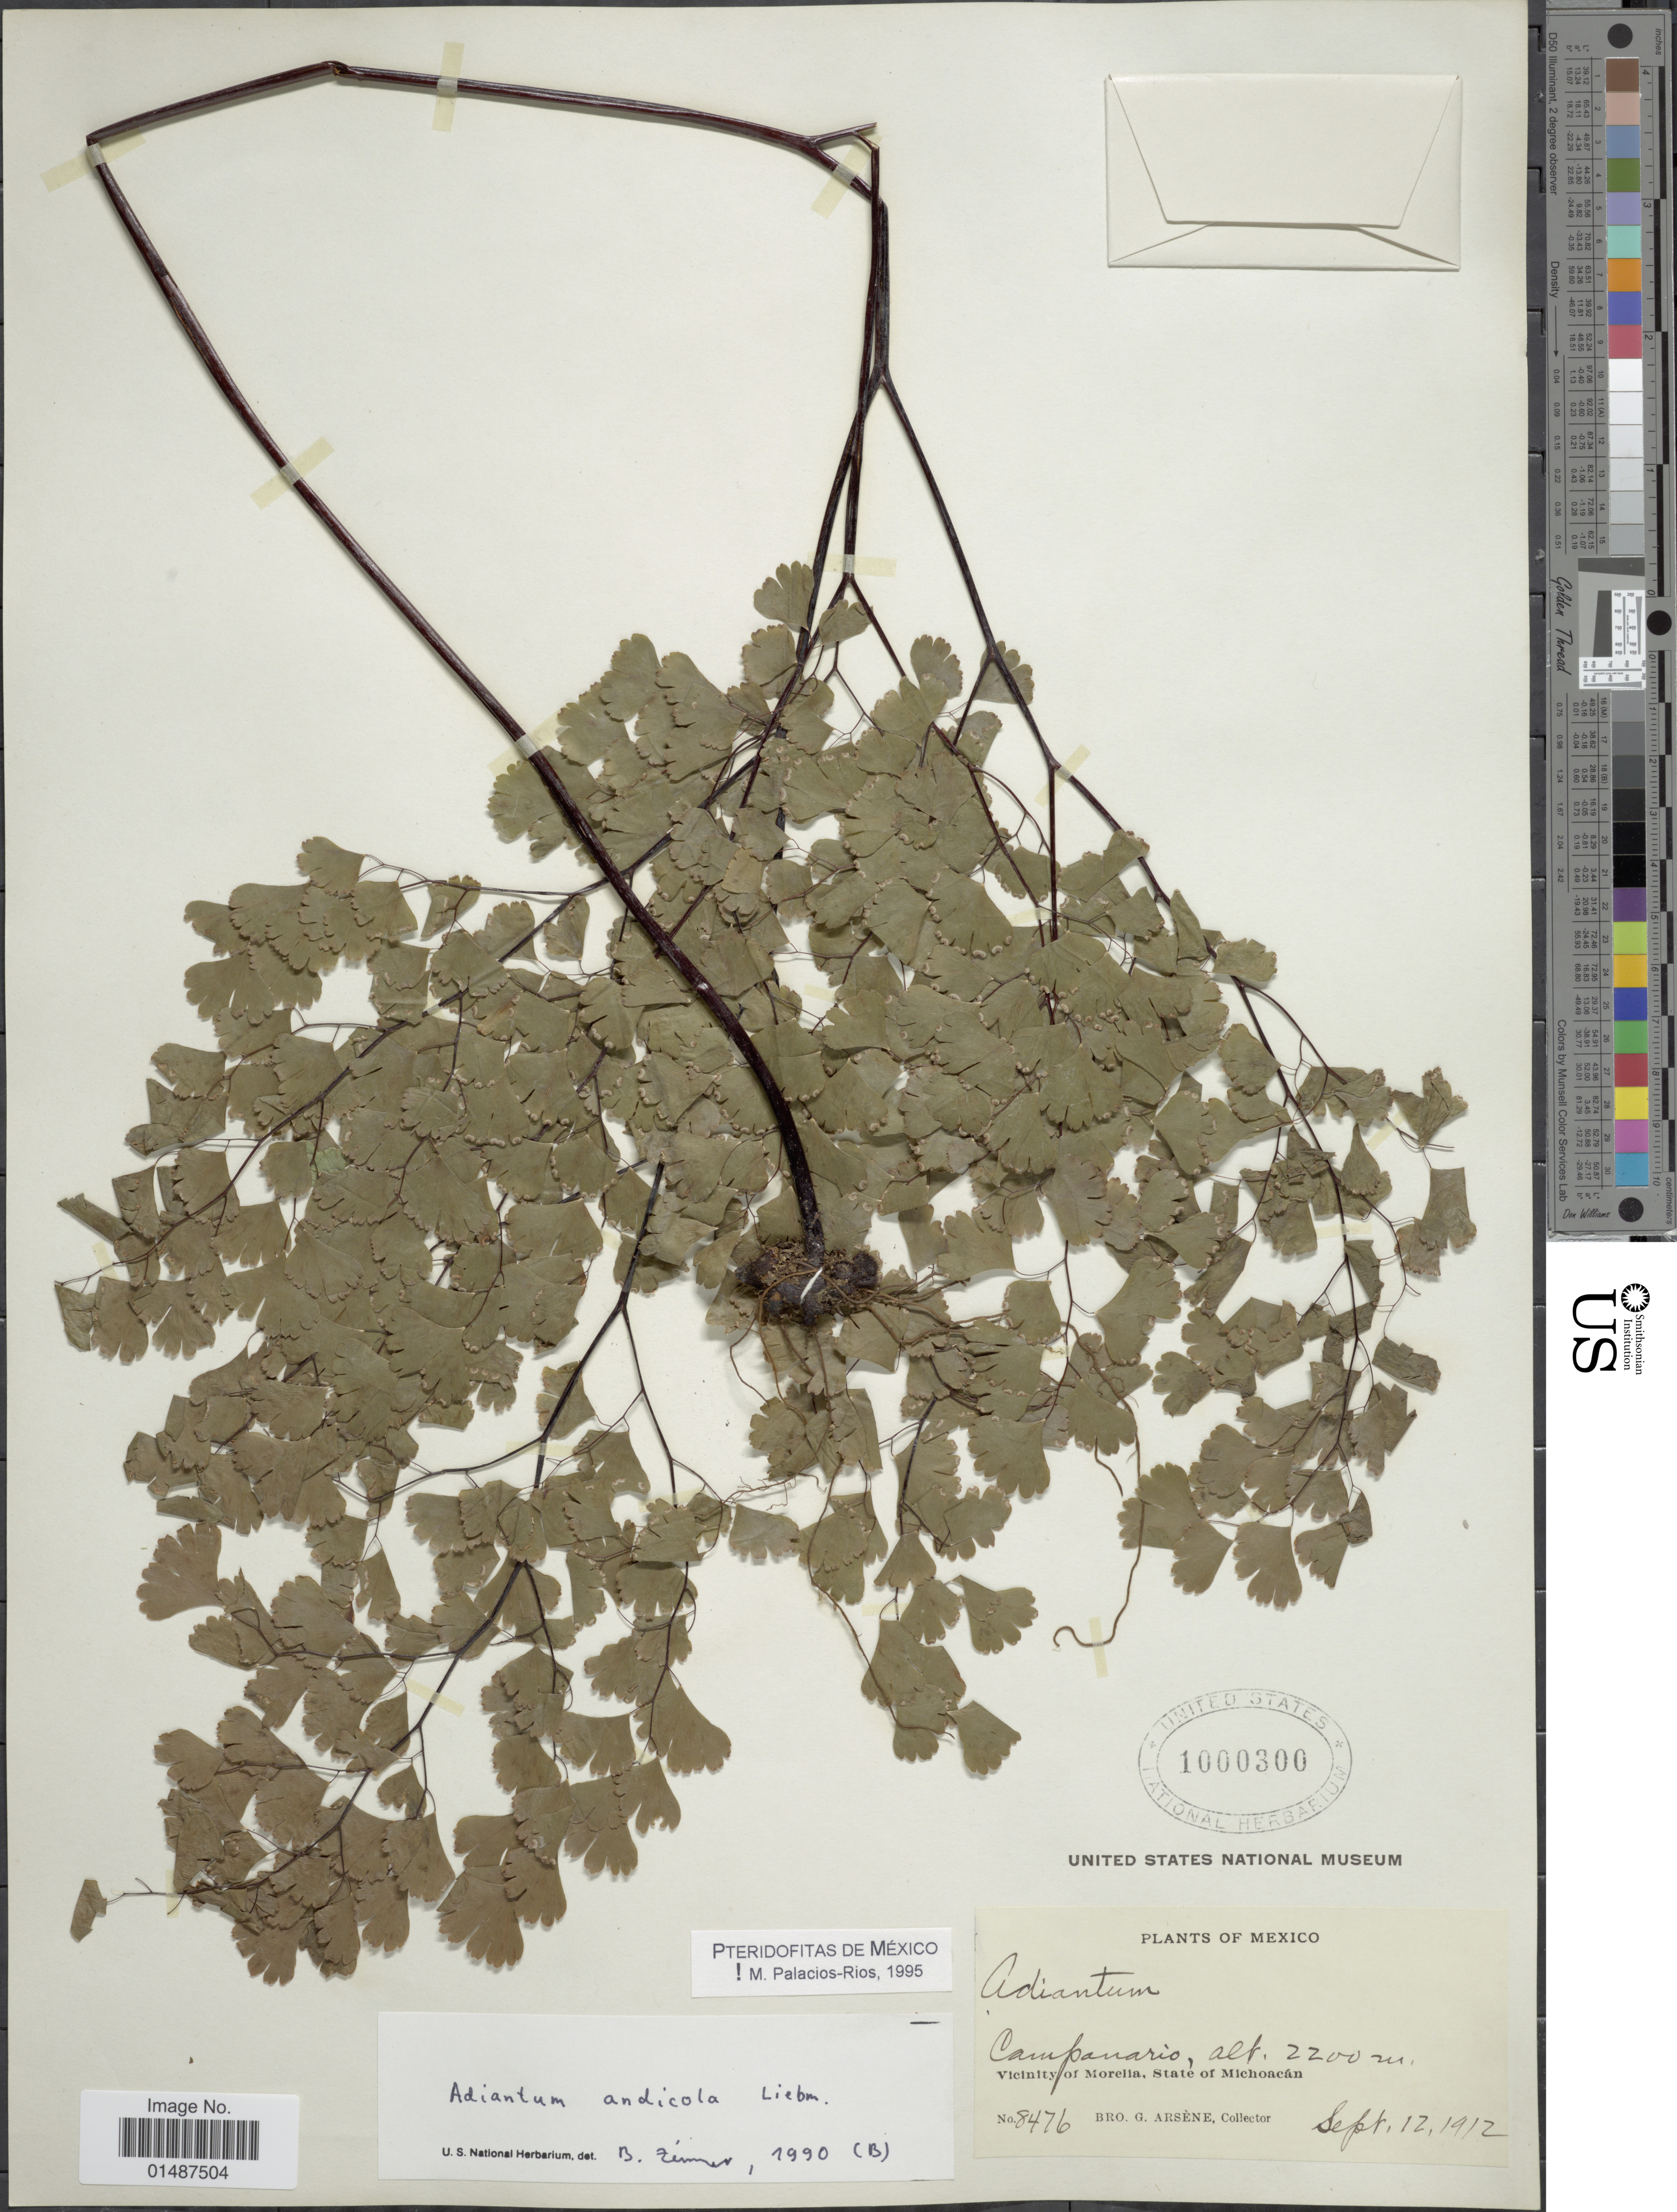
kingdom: Plantae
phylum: Tracheophyta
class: Polypodiopsida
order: Polypodiales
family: Pteridaceae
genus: Adiantum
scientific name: Adiantum andicola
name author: Liebm.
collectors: Bro. G. Arsène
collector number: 8476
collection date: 1912-09-12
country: Mexico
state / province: Michoacán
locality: Vicinity of Morella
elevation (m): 2200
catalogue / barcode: US 1000300